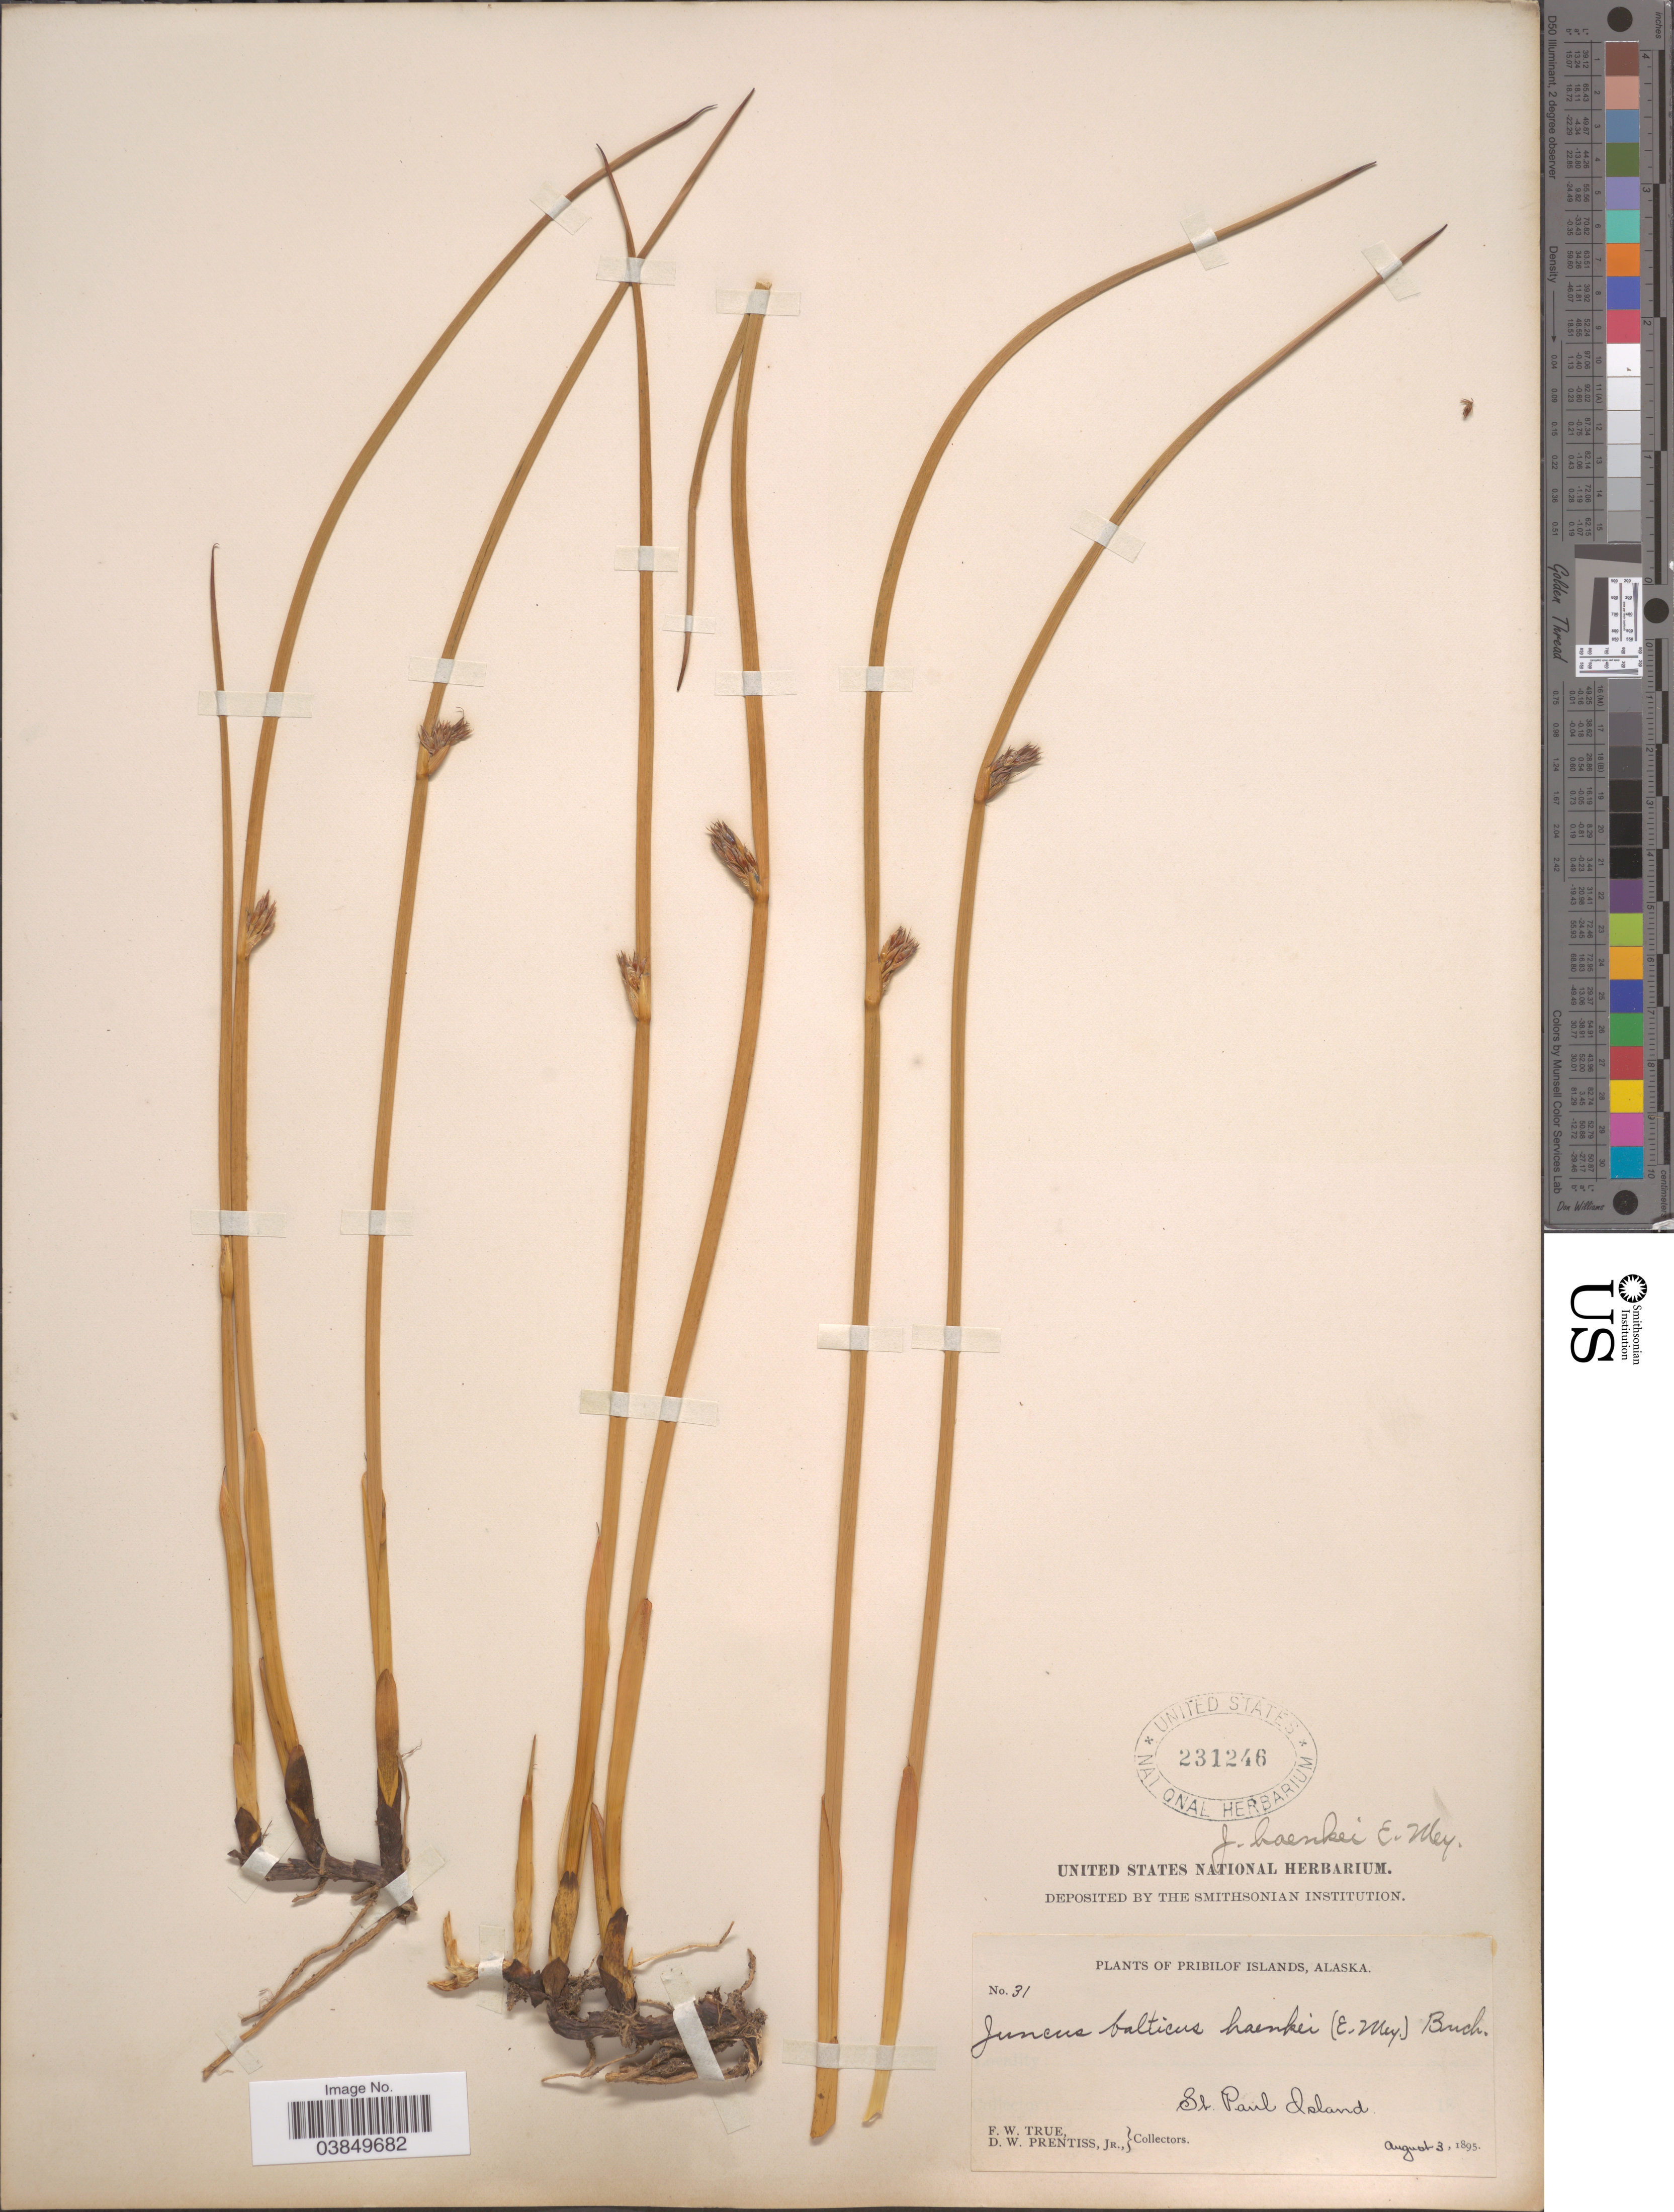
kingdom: Plantae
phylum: Tracheophyta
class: Liliopsida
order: Poales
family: Juncaceae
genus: Juncus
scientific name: Juncus balticus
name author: Willd.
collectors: F. True & D. Prentiss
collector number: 31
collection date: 1895-08-03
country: United States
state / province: Alaska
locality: Pribilof Islands. St. Paul Island.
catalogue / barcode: US 231246